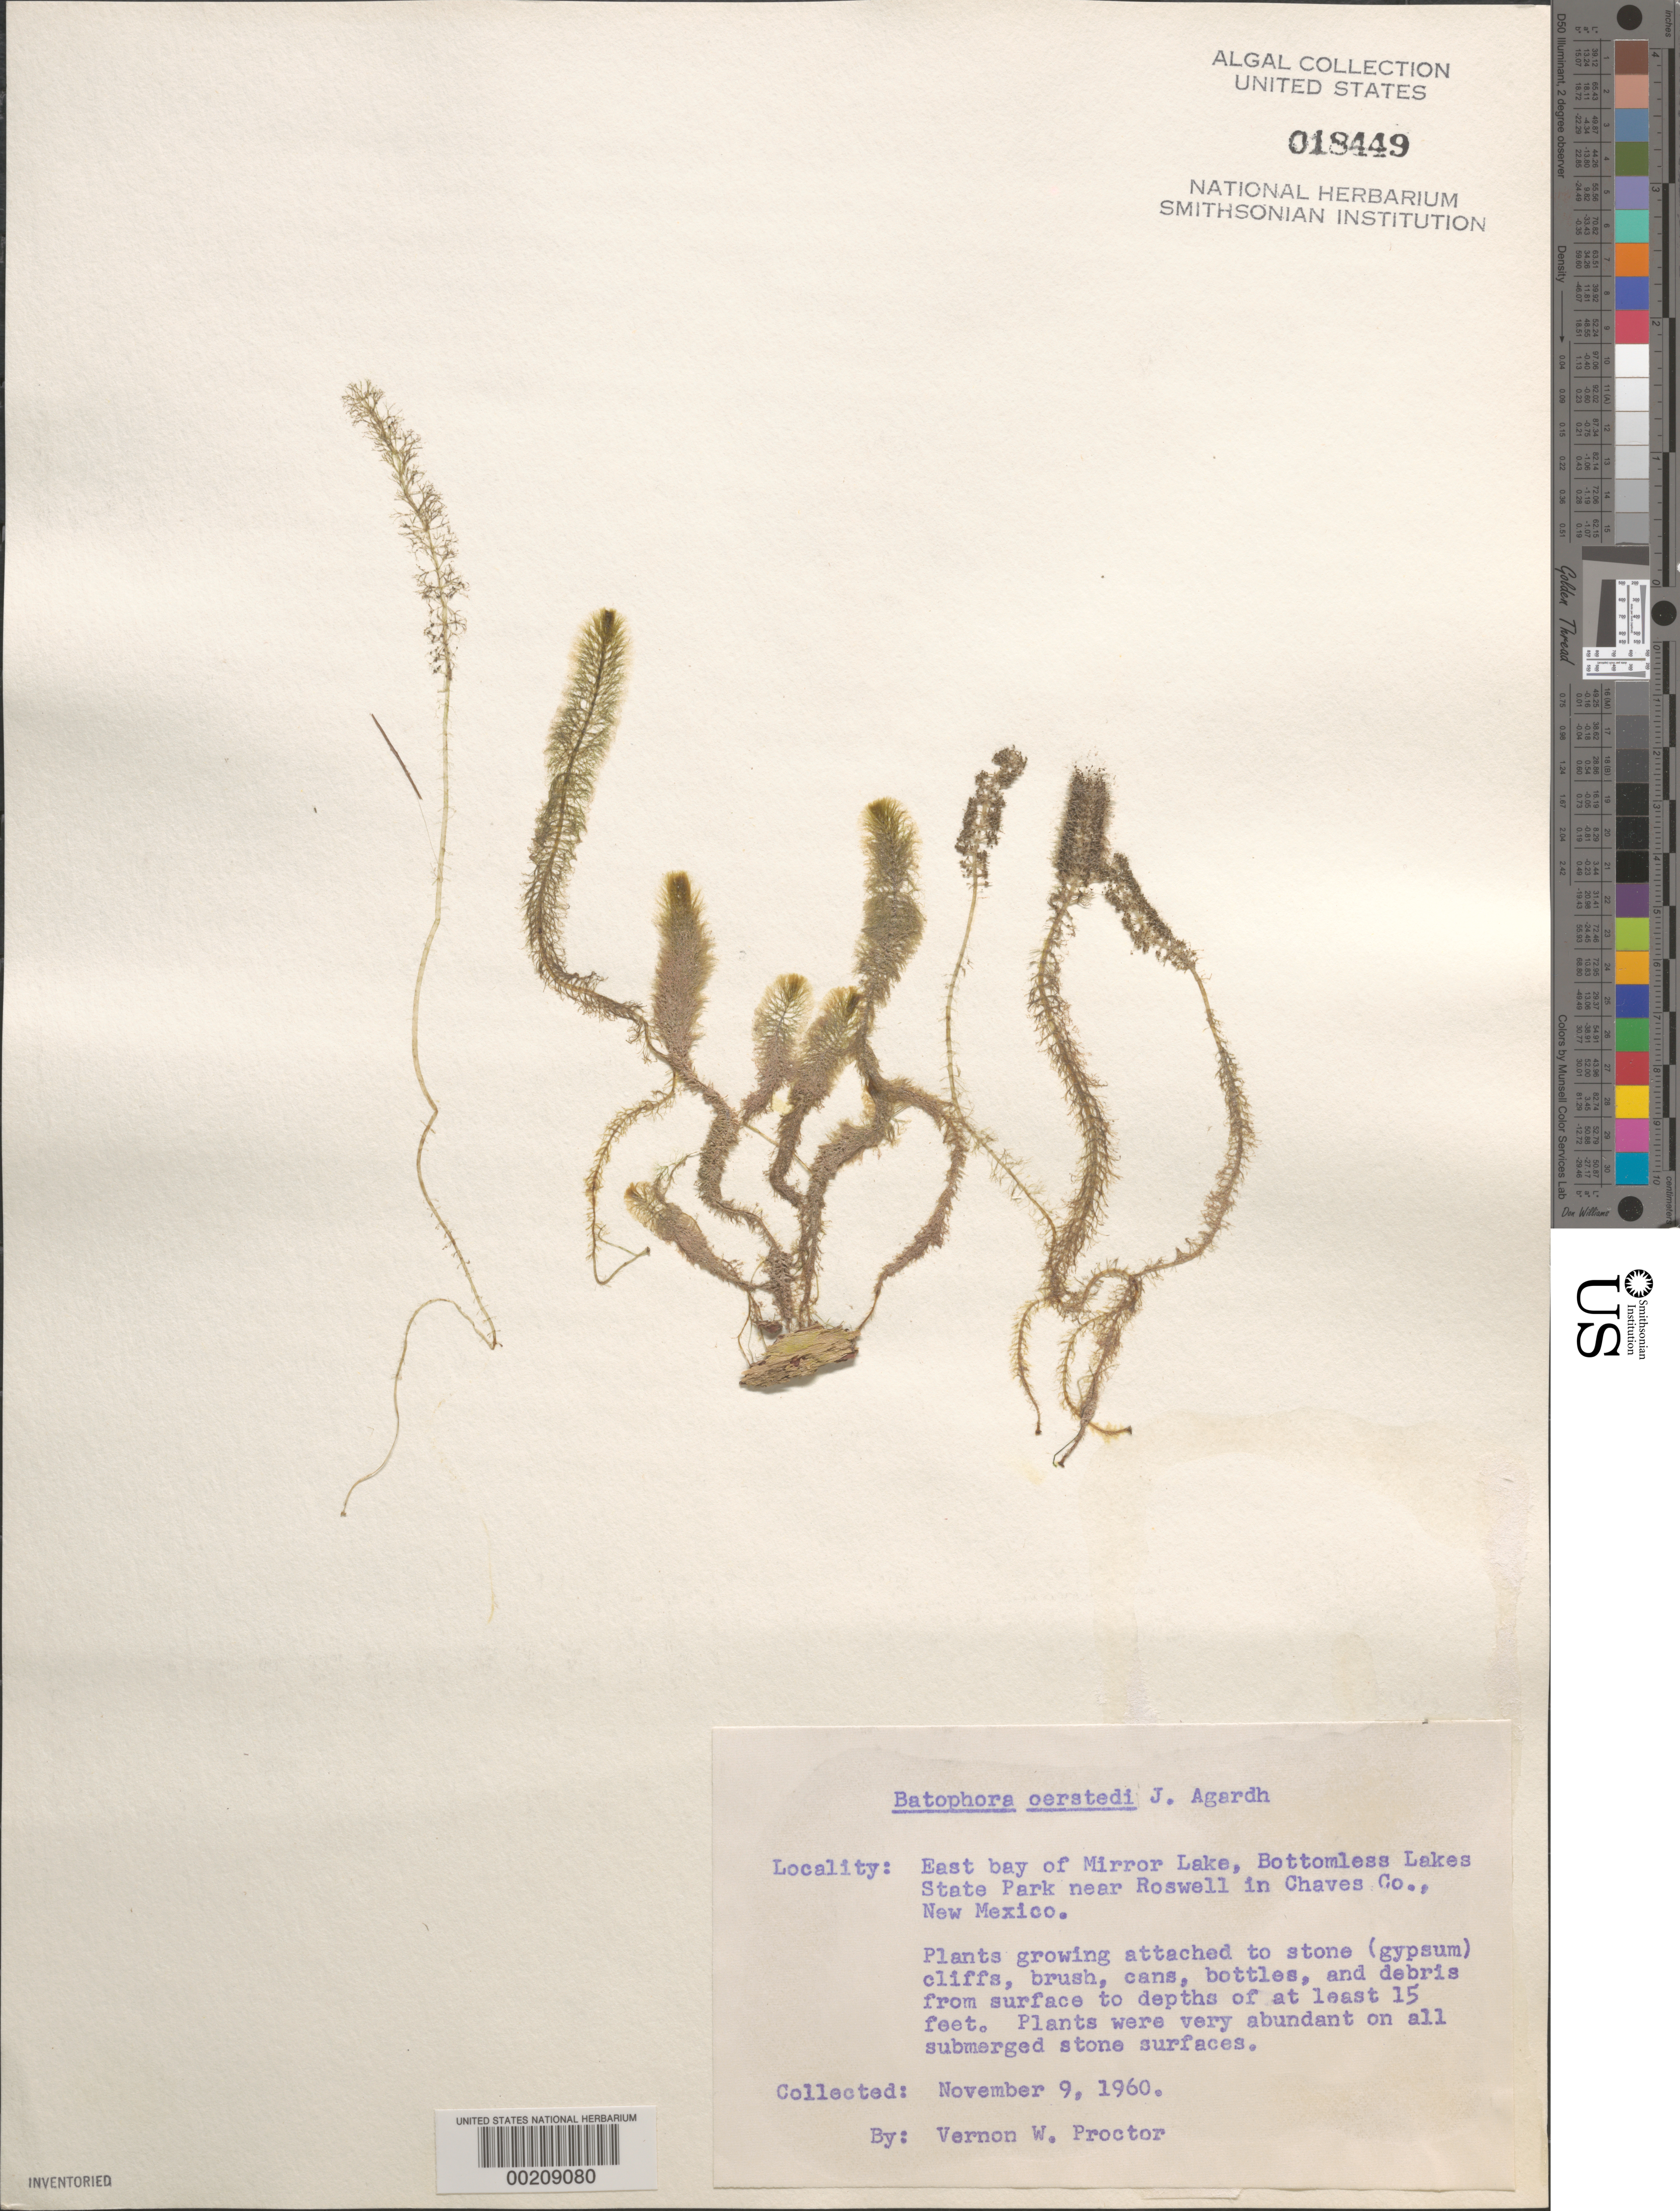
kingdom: Plantae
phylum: Chlorophyta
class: Ulvophyceae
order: Dasycladales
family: Dasycladaceae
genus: Batophora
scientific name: Batophora oerstedii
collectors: V. Proctor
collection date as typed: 09 Nov 1960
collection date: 1960-11-09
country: United States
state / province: New Mexico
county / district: Chaves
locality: Mirror Lake's east bay, Bottomless Lakes State Park near Roswell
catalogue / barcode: US 18449